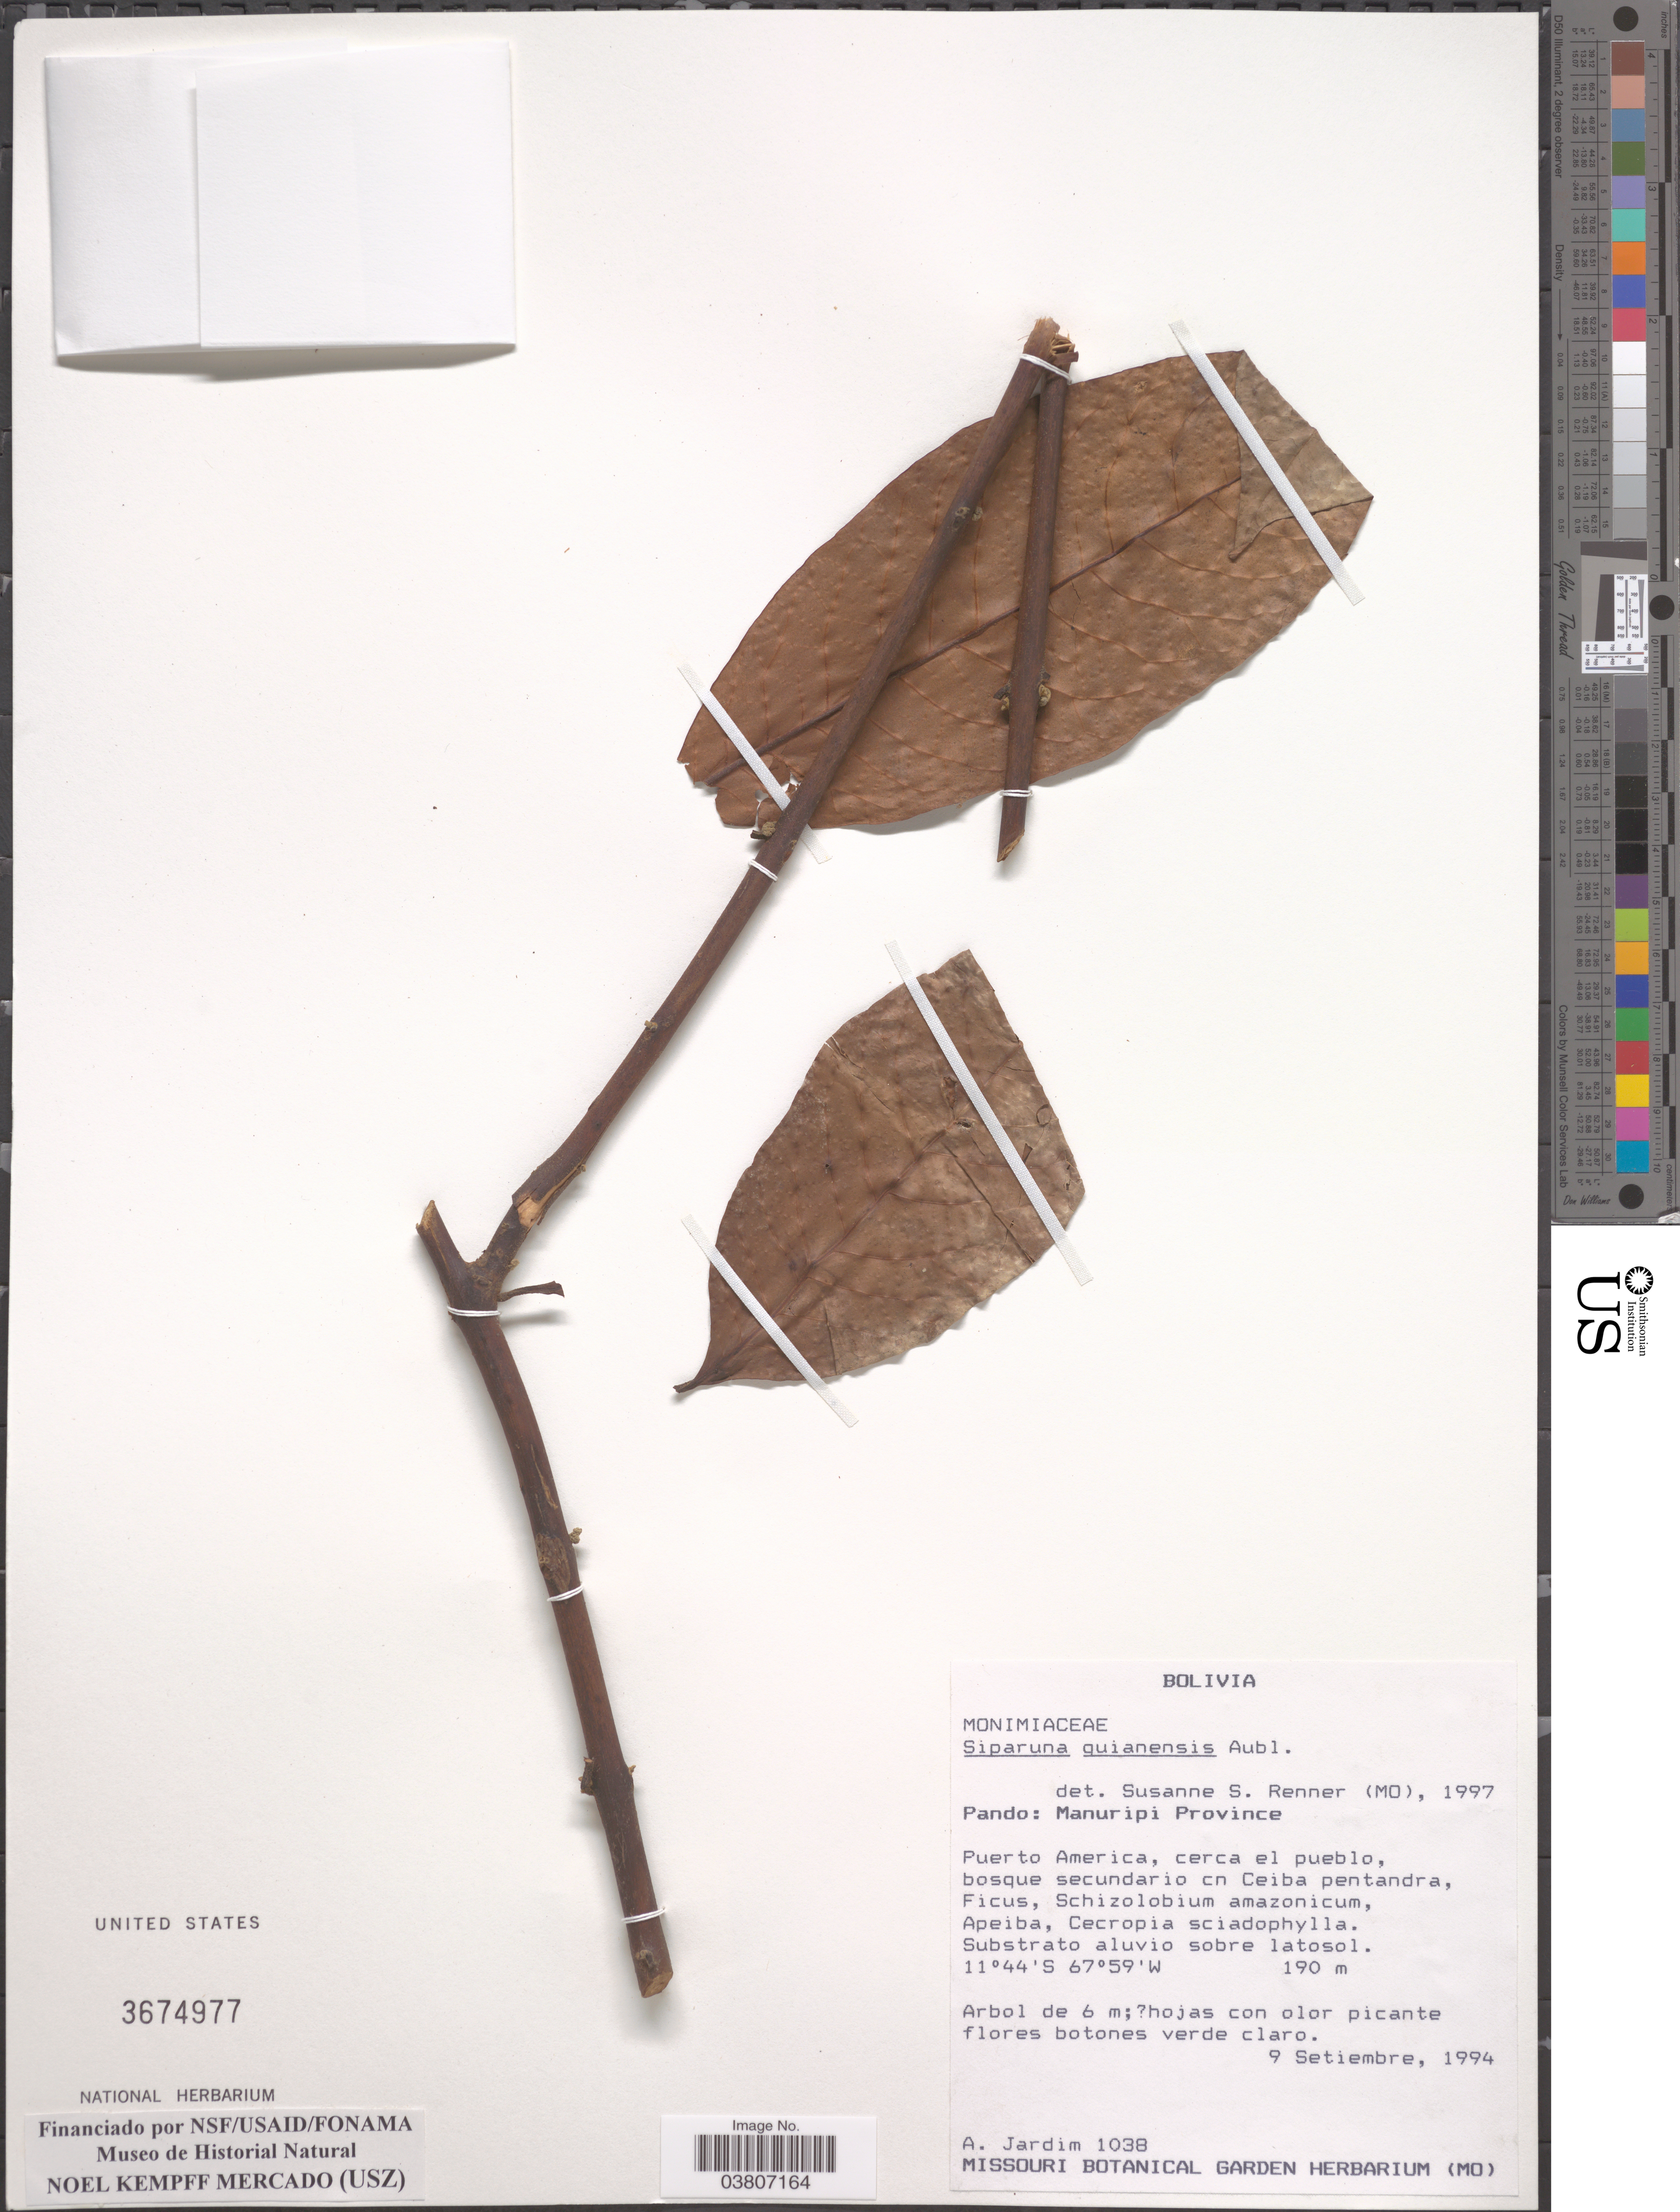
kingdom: Plantae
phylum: Tracheophyta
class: Magnoliopsida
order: Laurales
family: Siparunaceae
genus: Siparuna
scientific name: Siparuna guianensis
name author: Aubl.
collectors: A. Jardim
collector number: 1038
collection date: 1994-09-09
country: Bolivia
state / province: Pando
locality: Manuripi Province. Puerto America, cerca el pueblo, bosque secundario cn Ceiba pentandra.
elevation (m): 190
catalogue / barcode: US 3674977